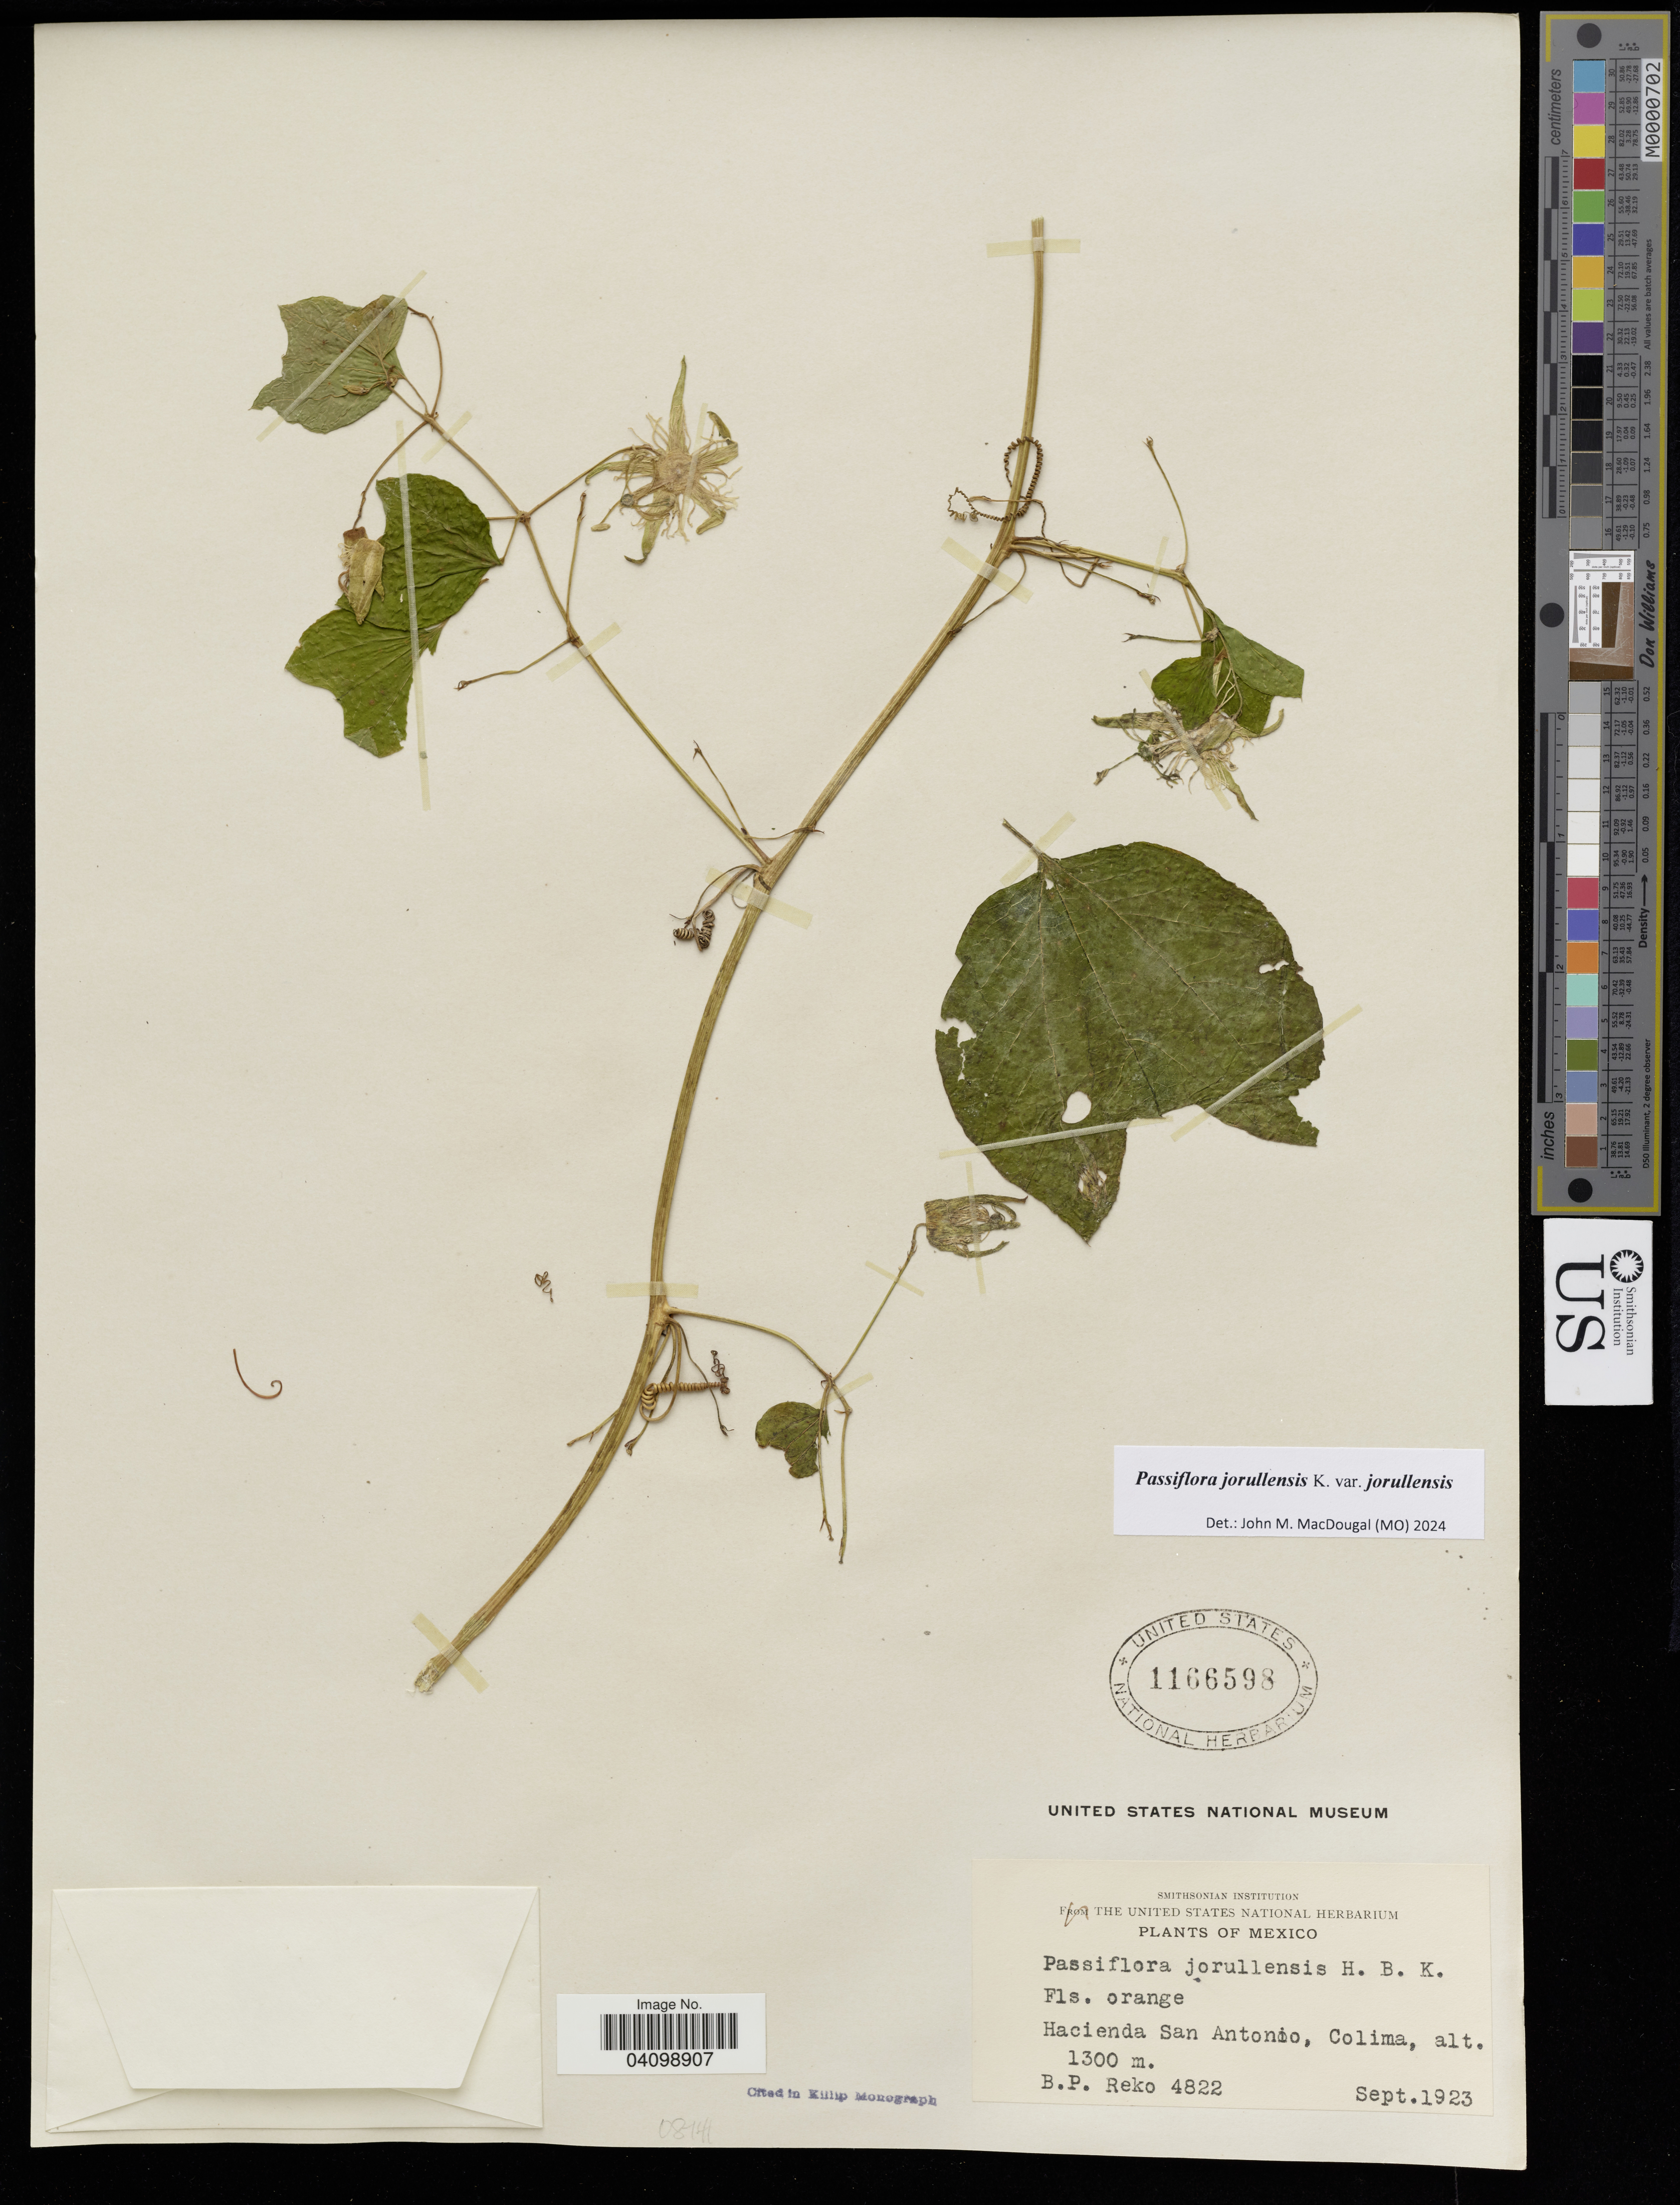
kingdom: Plantae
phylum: Tracheophyta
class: Magnoliopsida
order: Malpighiales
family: Passifloraceae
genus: Passiflora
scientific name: Passiflora jorullensis var. jorullensis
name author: Kunth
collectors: B. P. Reko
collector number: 4822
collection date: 1923-09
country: Mexico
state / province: Colima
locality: Hacienda San Antonio.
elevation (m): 1300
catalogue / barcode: US 1166598